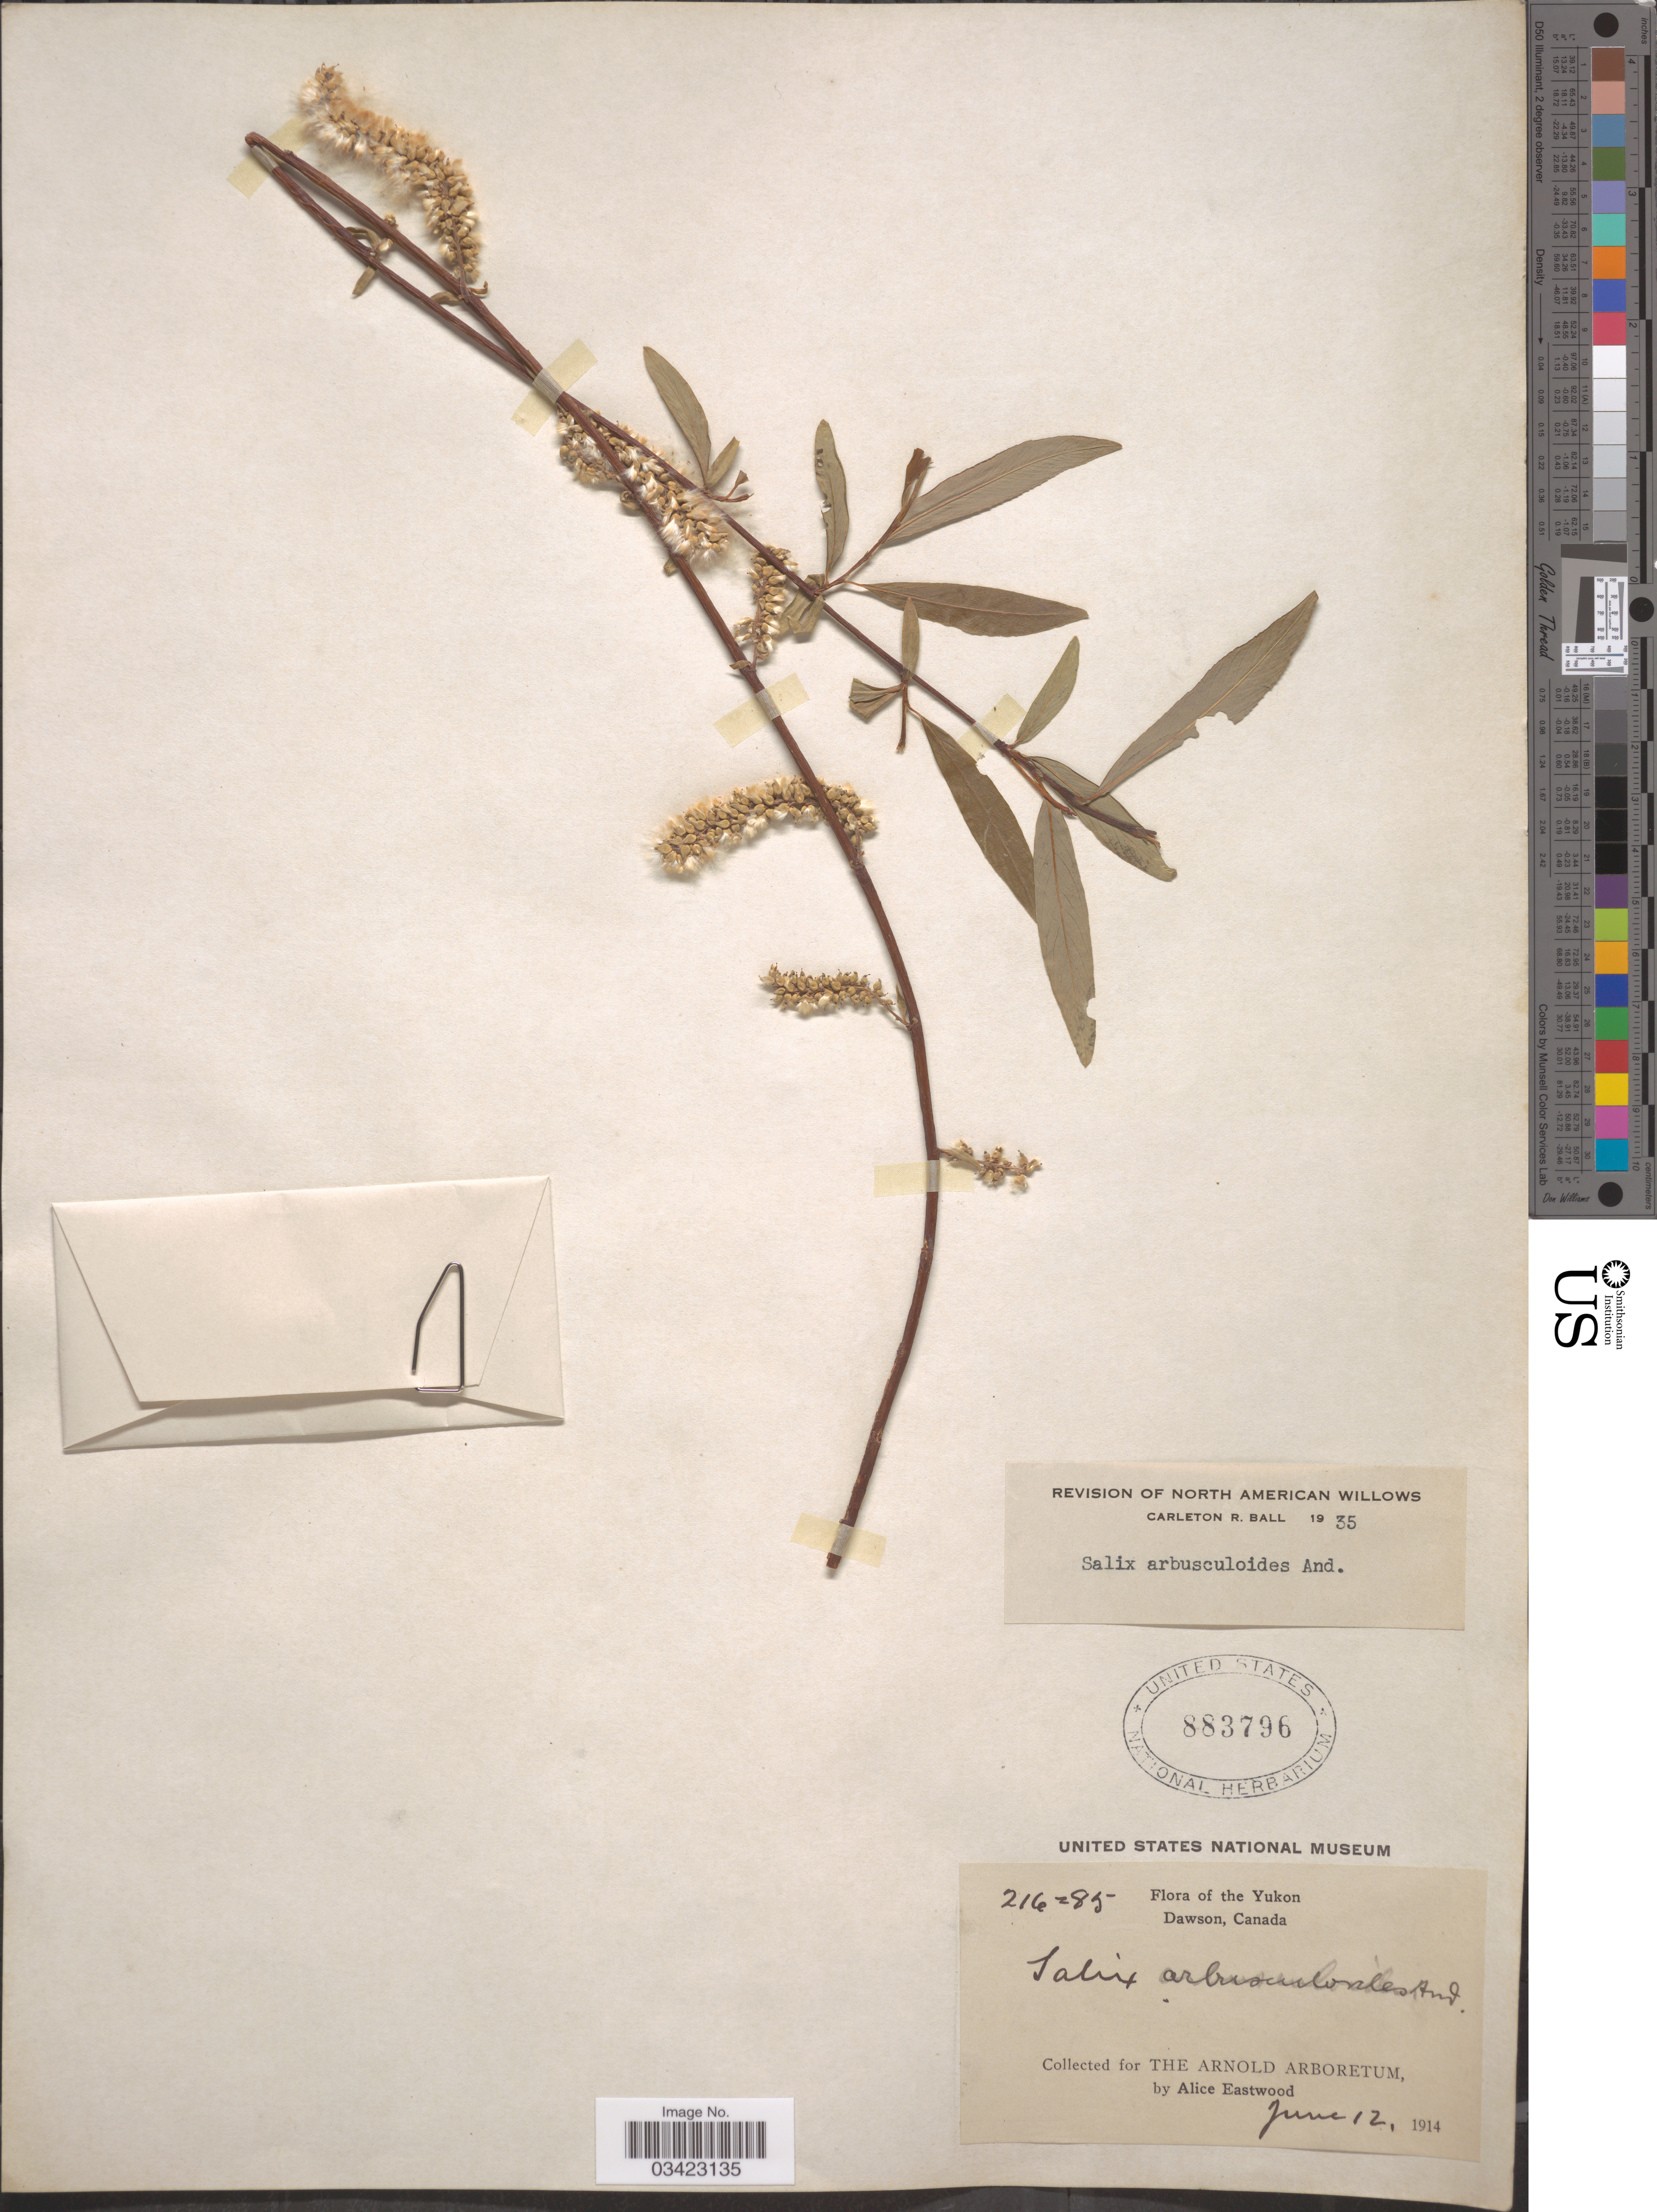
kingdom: Plantae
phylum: Tracheophyta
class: Magnoliopsida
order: Malpighiales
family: Salicaceae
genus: Salix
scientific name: Salix arbusculoides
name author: Andersson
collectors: A. Eastwood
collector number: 216=85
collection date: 1914-06-12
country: Canada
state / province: Yukon Territory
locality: Yukon. Dawson.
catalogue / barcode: US 883796